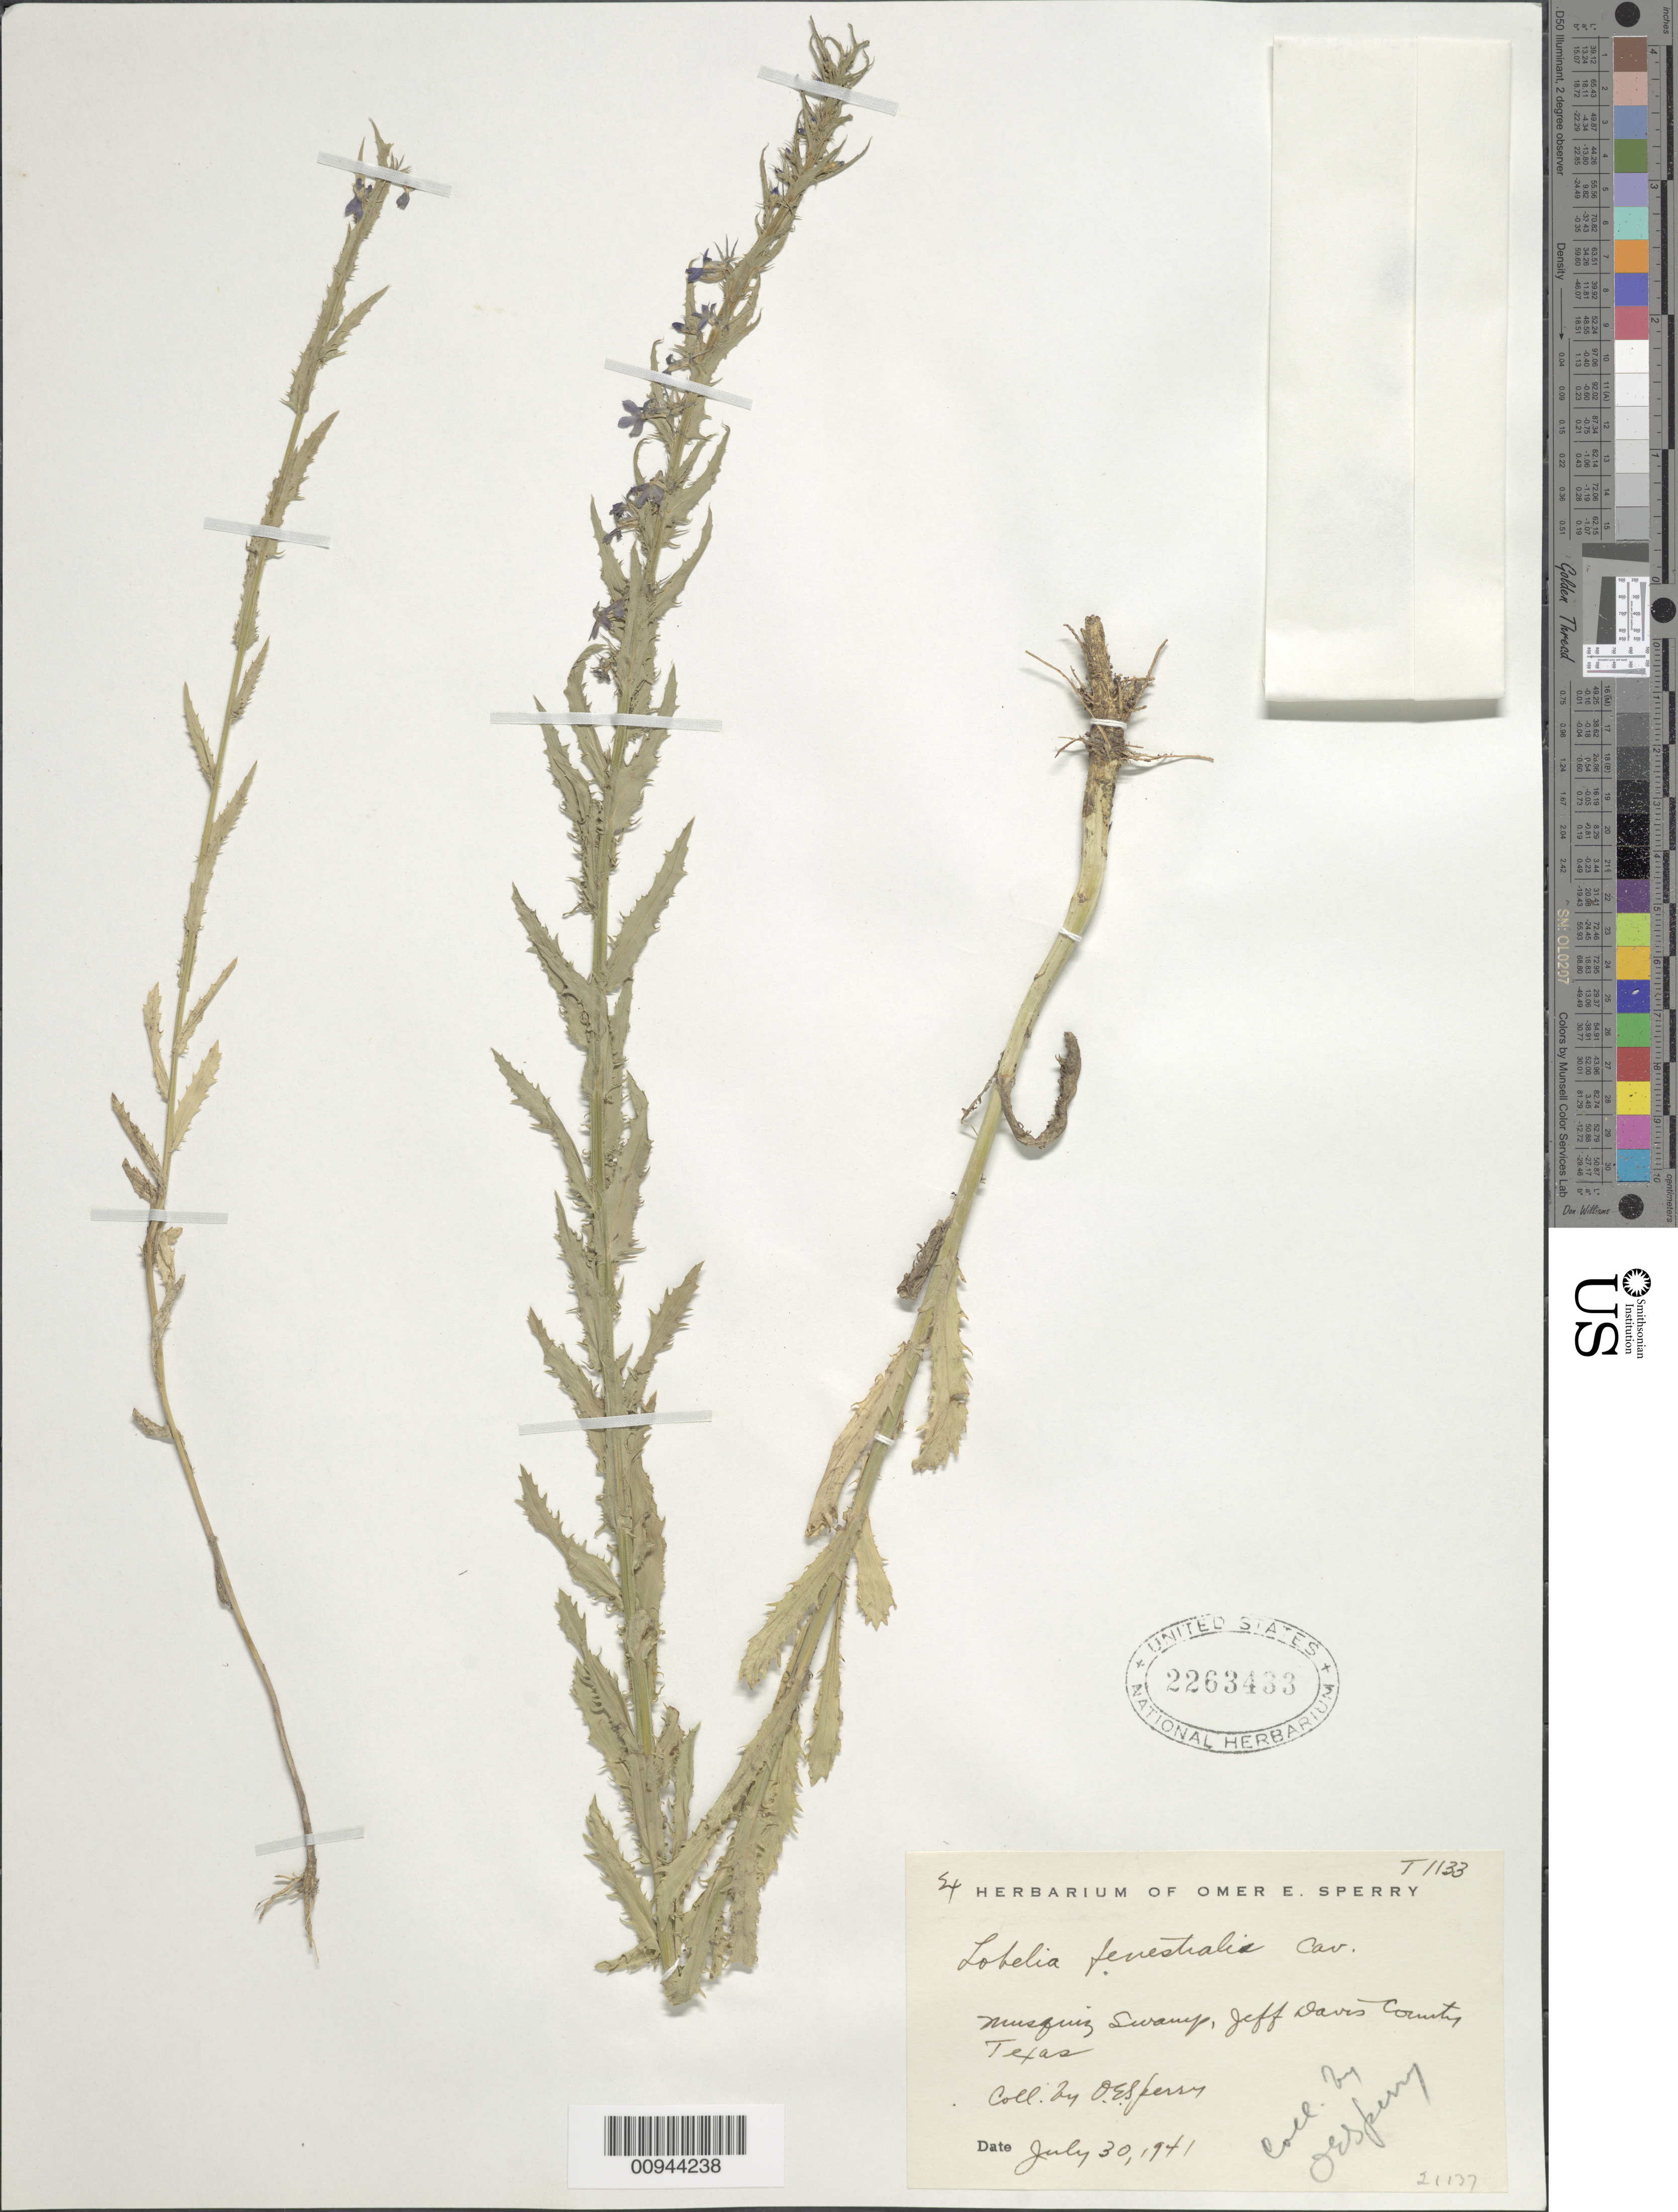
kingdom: Plantae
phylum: Tracheophyta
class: Magnoliopsida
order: Asterales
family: Campanulaceae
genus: Lobelia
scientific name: Lobelia fenestralis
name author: Cav.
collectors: O. E. Sperry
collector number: T1133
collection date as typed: July 30, 1941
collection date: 1941-07-30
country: United States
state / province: Texas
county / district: Jeff Davis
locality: Musquiz Swamp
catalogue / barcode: US 2263433